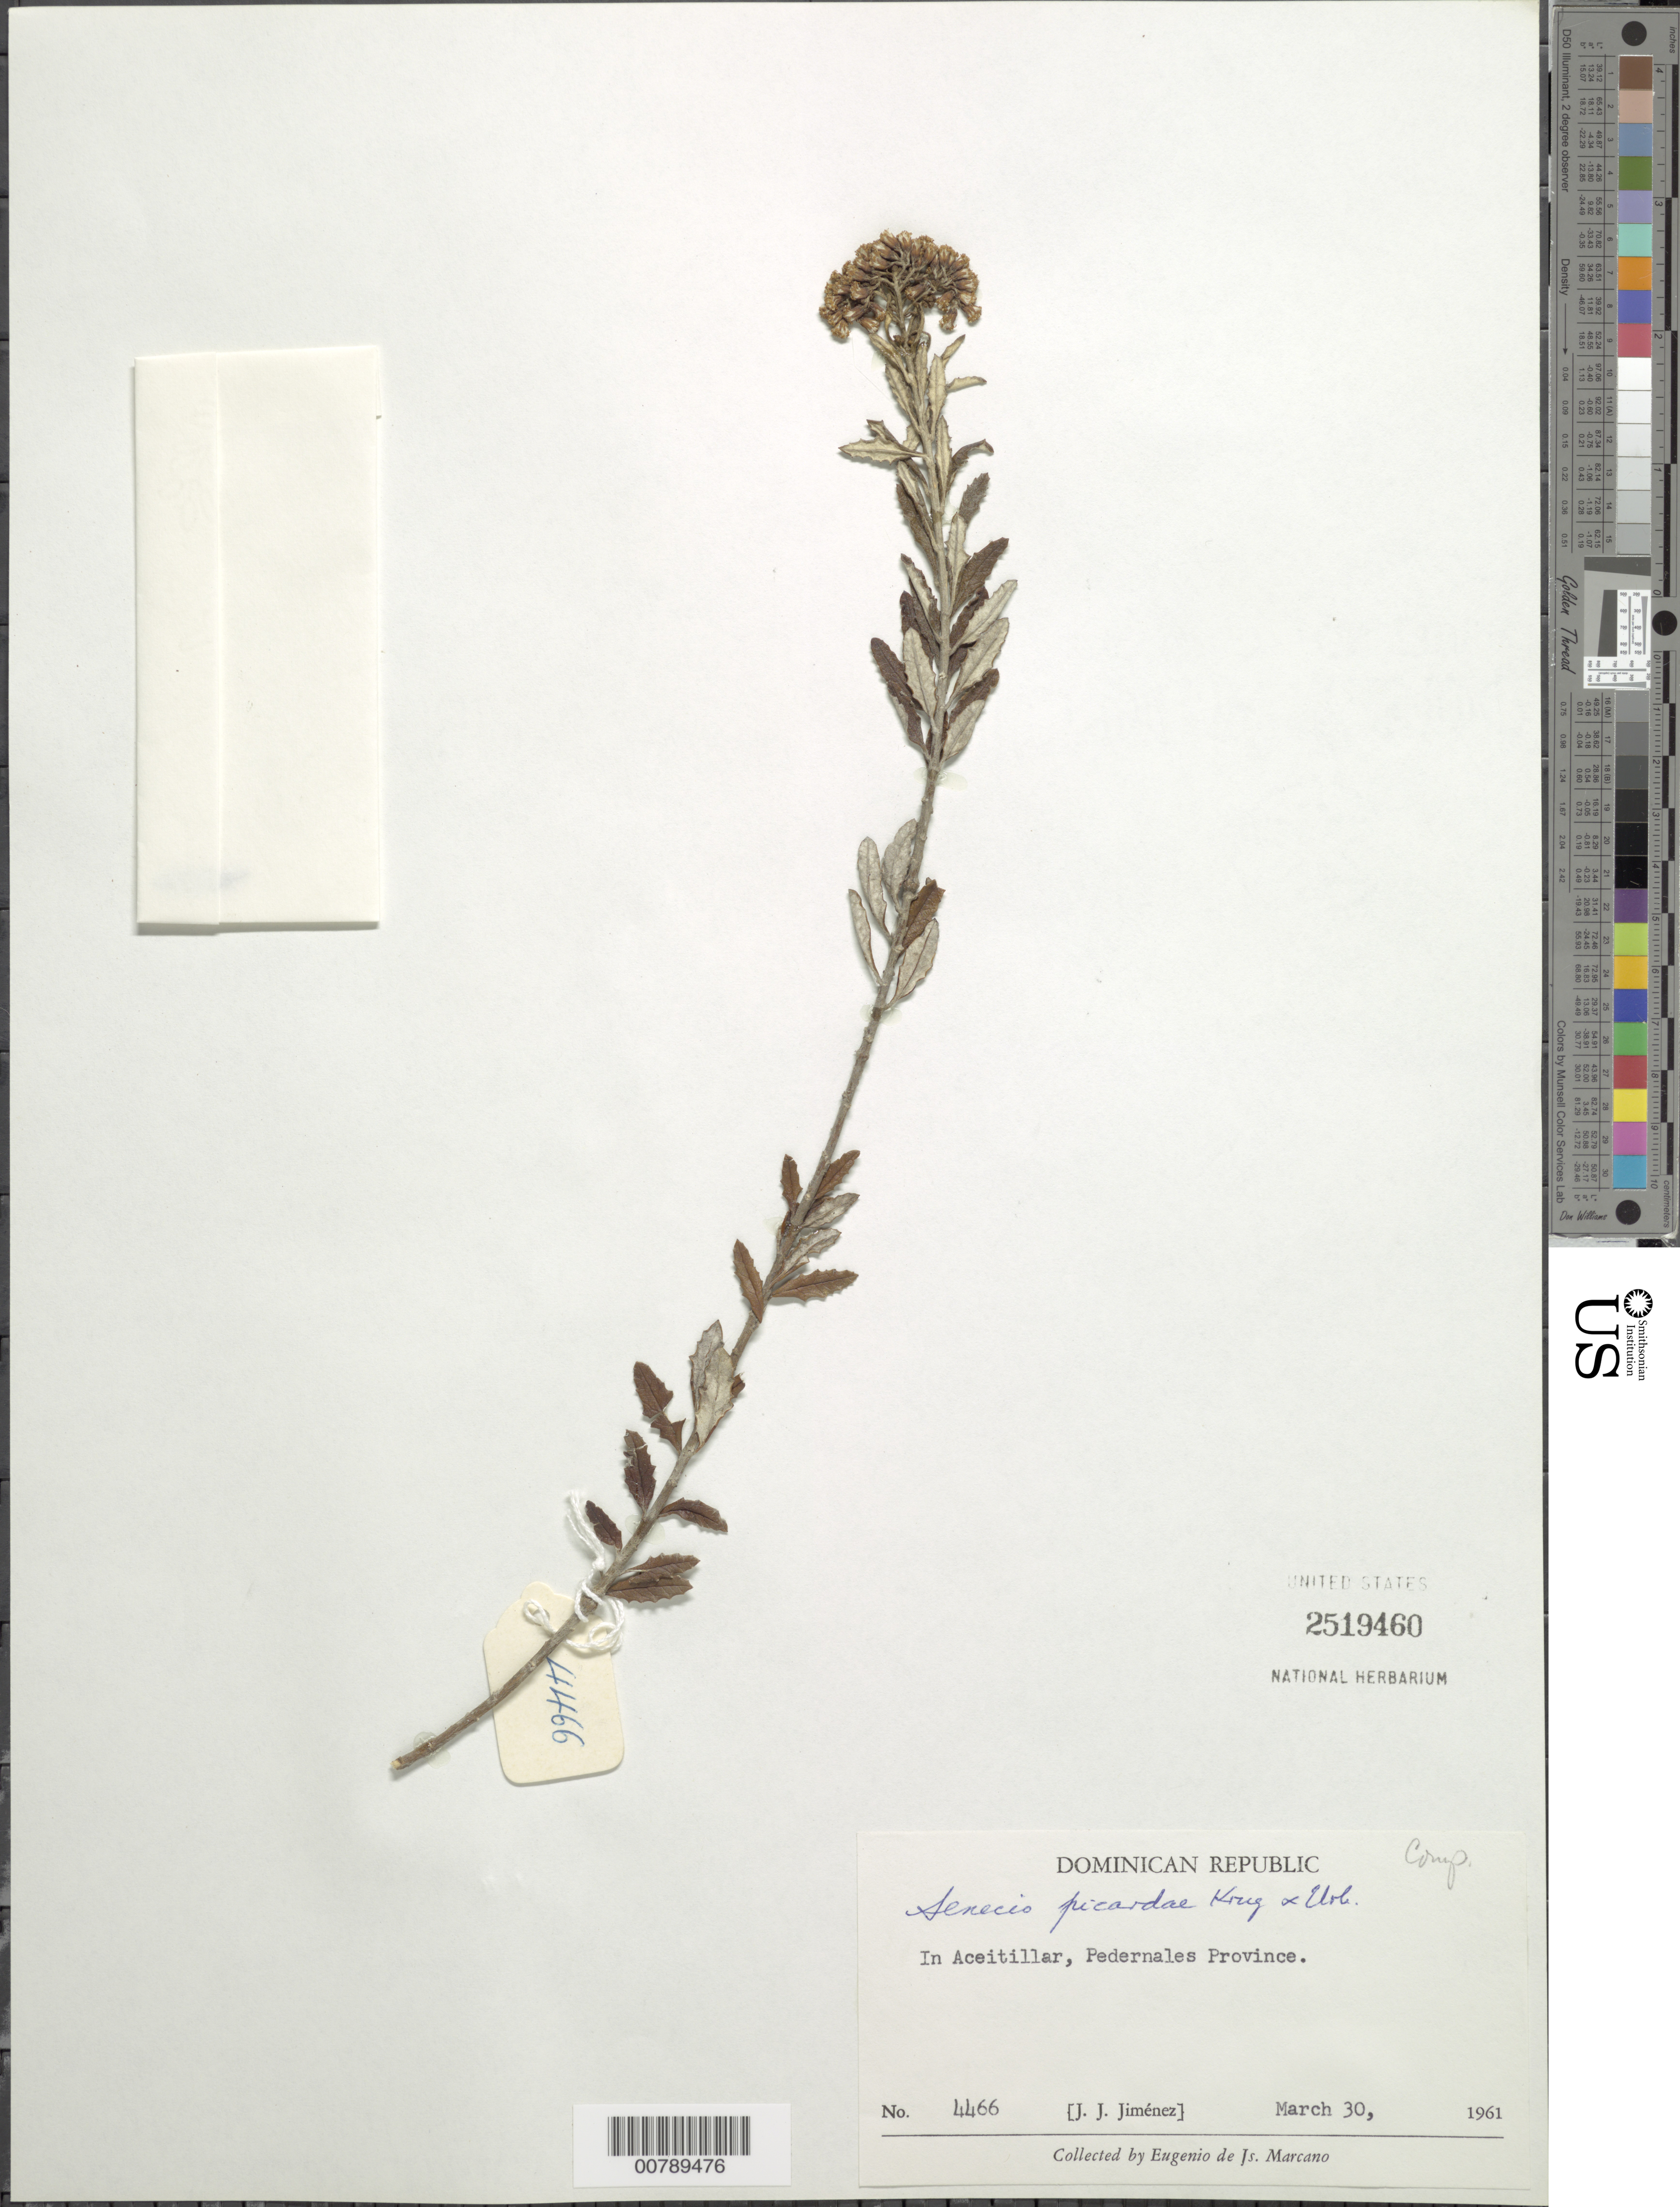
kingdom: Plantae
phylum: Tracheophyta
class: Magnoliopsida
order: Asterales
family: Asteraceae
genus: Senecio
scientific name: Senecio picardae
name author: Krug & Urb.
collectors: J. J. Jiménez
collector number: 4466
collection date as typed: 30 Mar 1961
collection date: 1961-03-30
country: Dominican Republic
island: Hispaniola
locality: In Aceitillar, Pedernales Province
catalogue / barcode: US 2519460